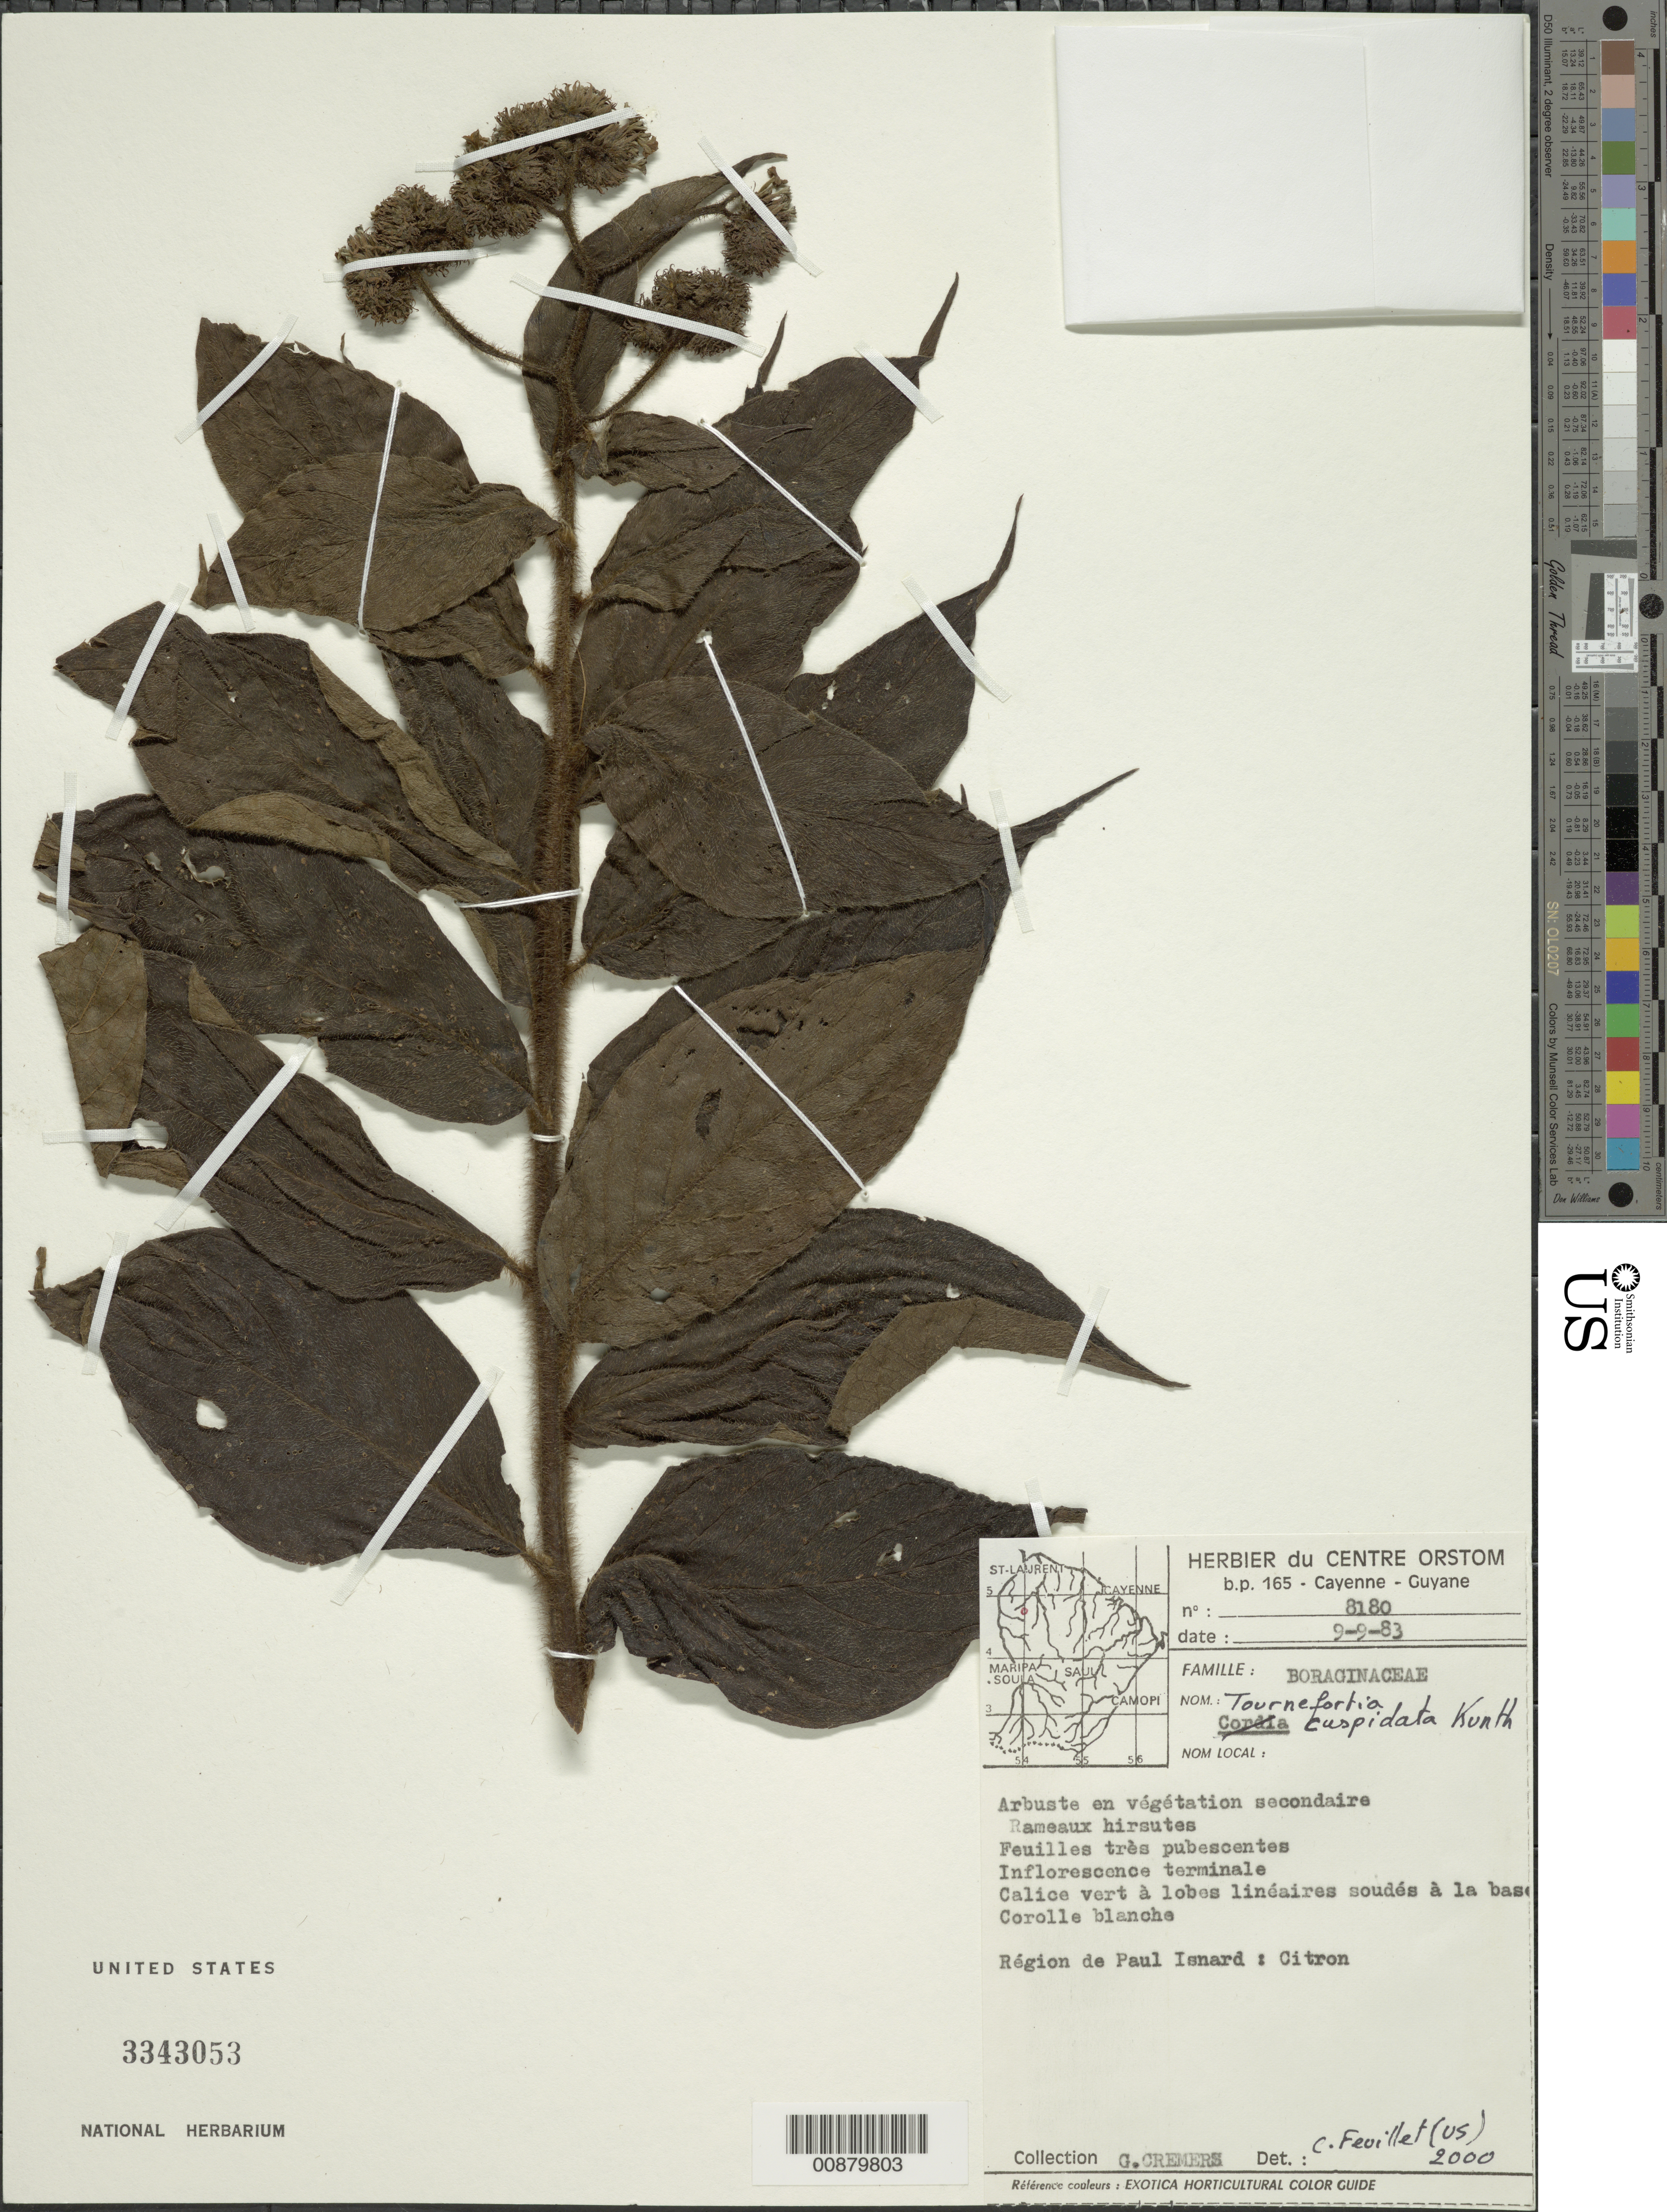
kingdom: Plantae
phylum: Tracheophyta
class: Magnoliopsida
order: Boraginales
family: Heliotropiaceae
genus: Tournefortia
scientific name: Tournefortia cuspidata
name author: Kunth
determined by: Feuillet, C.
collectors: G. Cremers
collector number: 8180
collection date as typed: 9-Sep-83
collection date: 1983-09-09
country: French Guiana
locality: Paul Isnard région, Citron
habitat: Vegetación secondaire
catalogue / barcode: US 3343053